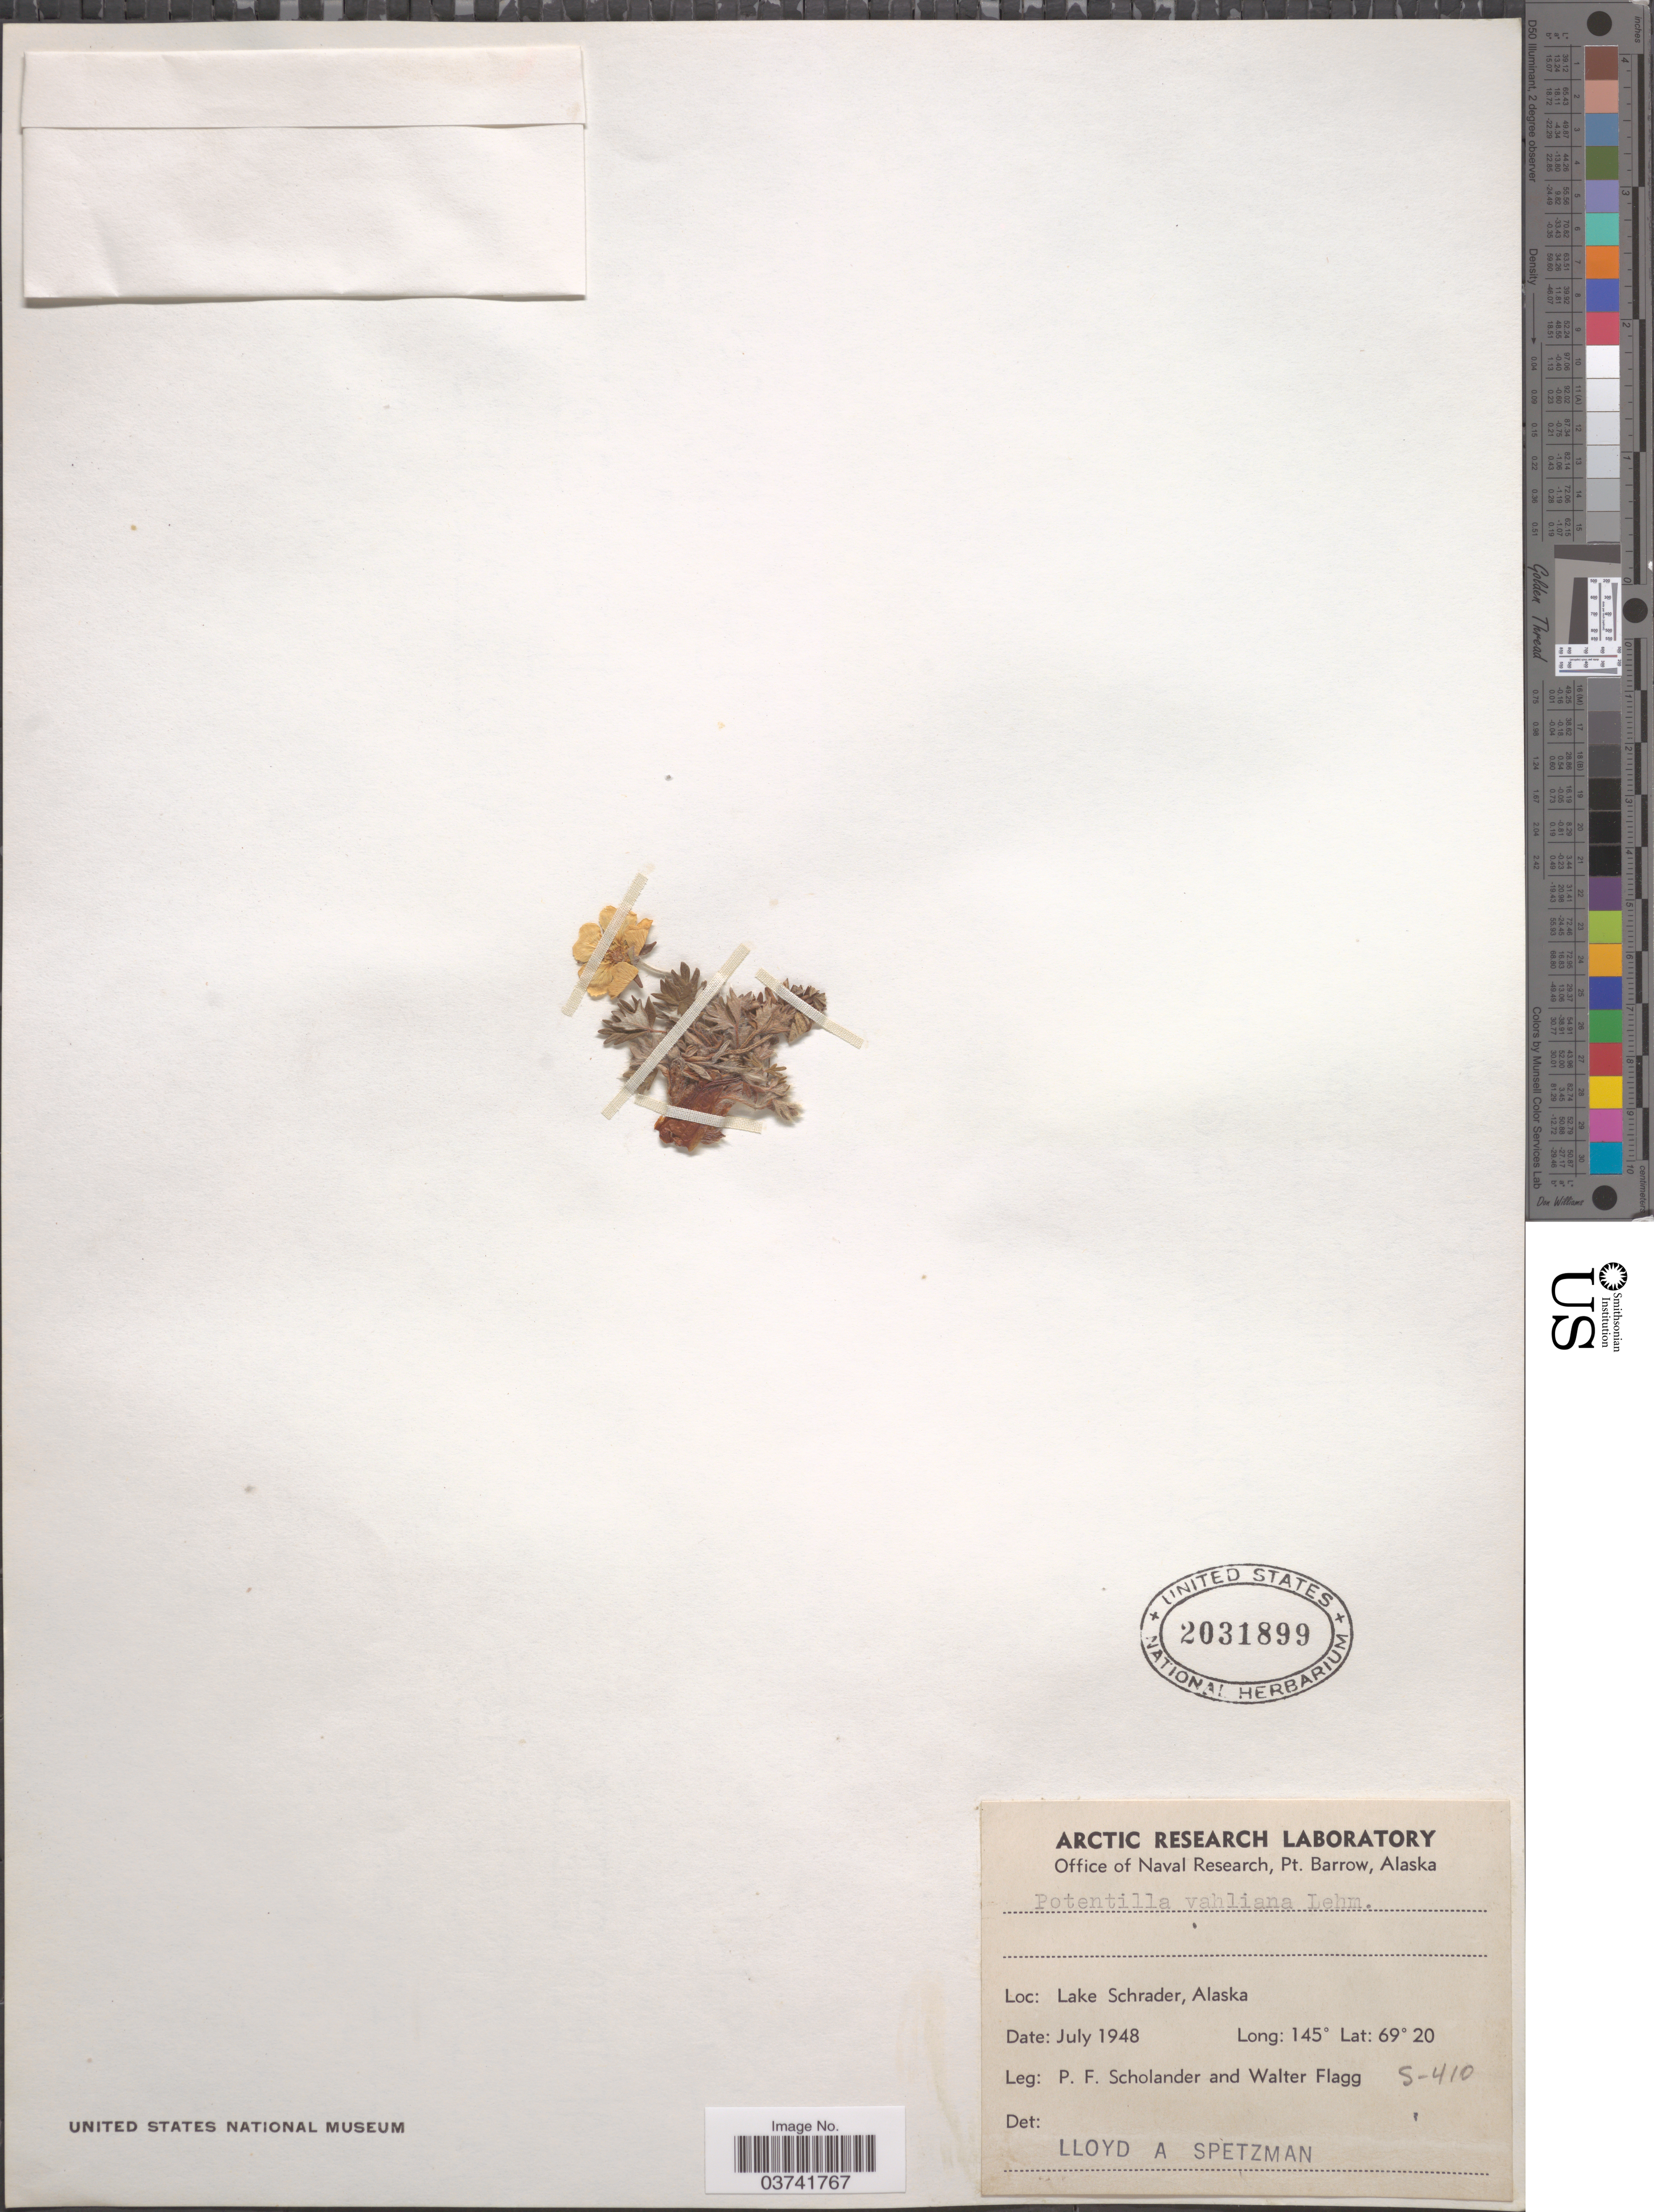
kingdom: Plantae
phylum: Tracheophyta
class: Magnoliopsida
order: Rosales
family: Rosaceae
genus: Potentilla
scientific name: Potentilla vahliana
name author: Lehm.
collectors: P. Scholander & W. Flagg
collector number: S-410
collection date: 1948-07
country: United States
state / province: Alaska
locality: Lake Schrader.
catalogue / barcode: US 2031899